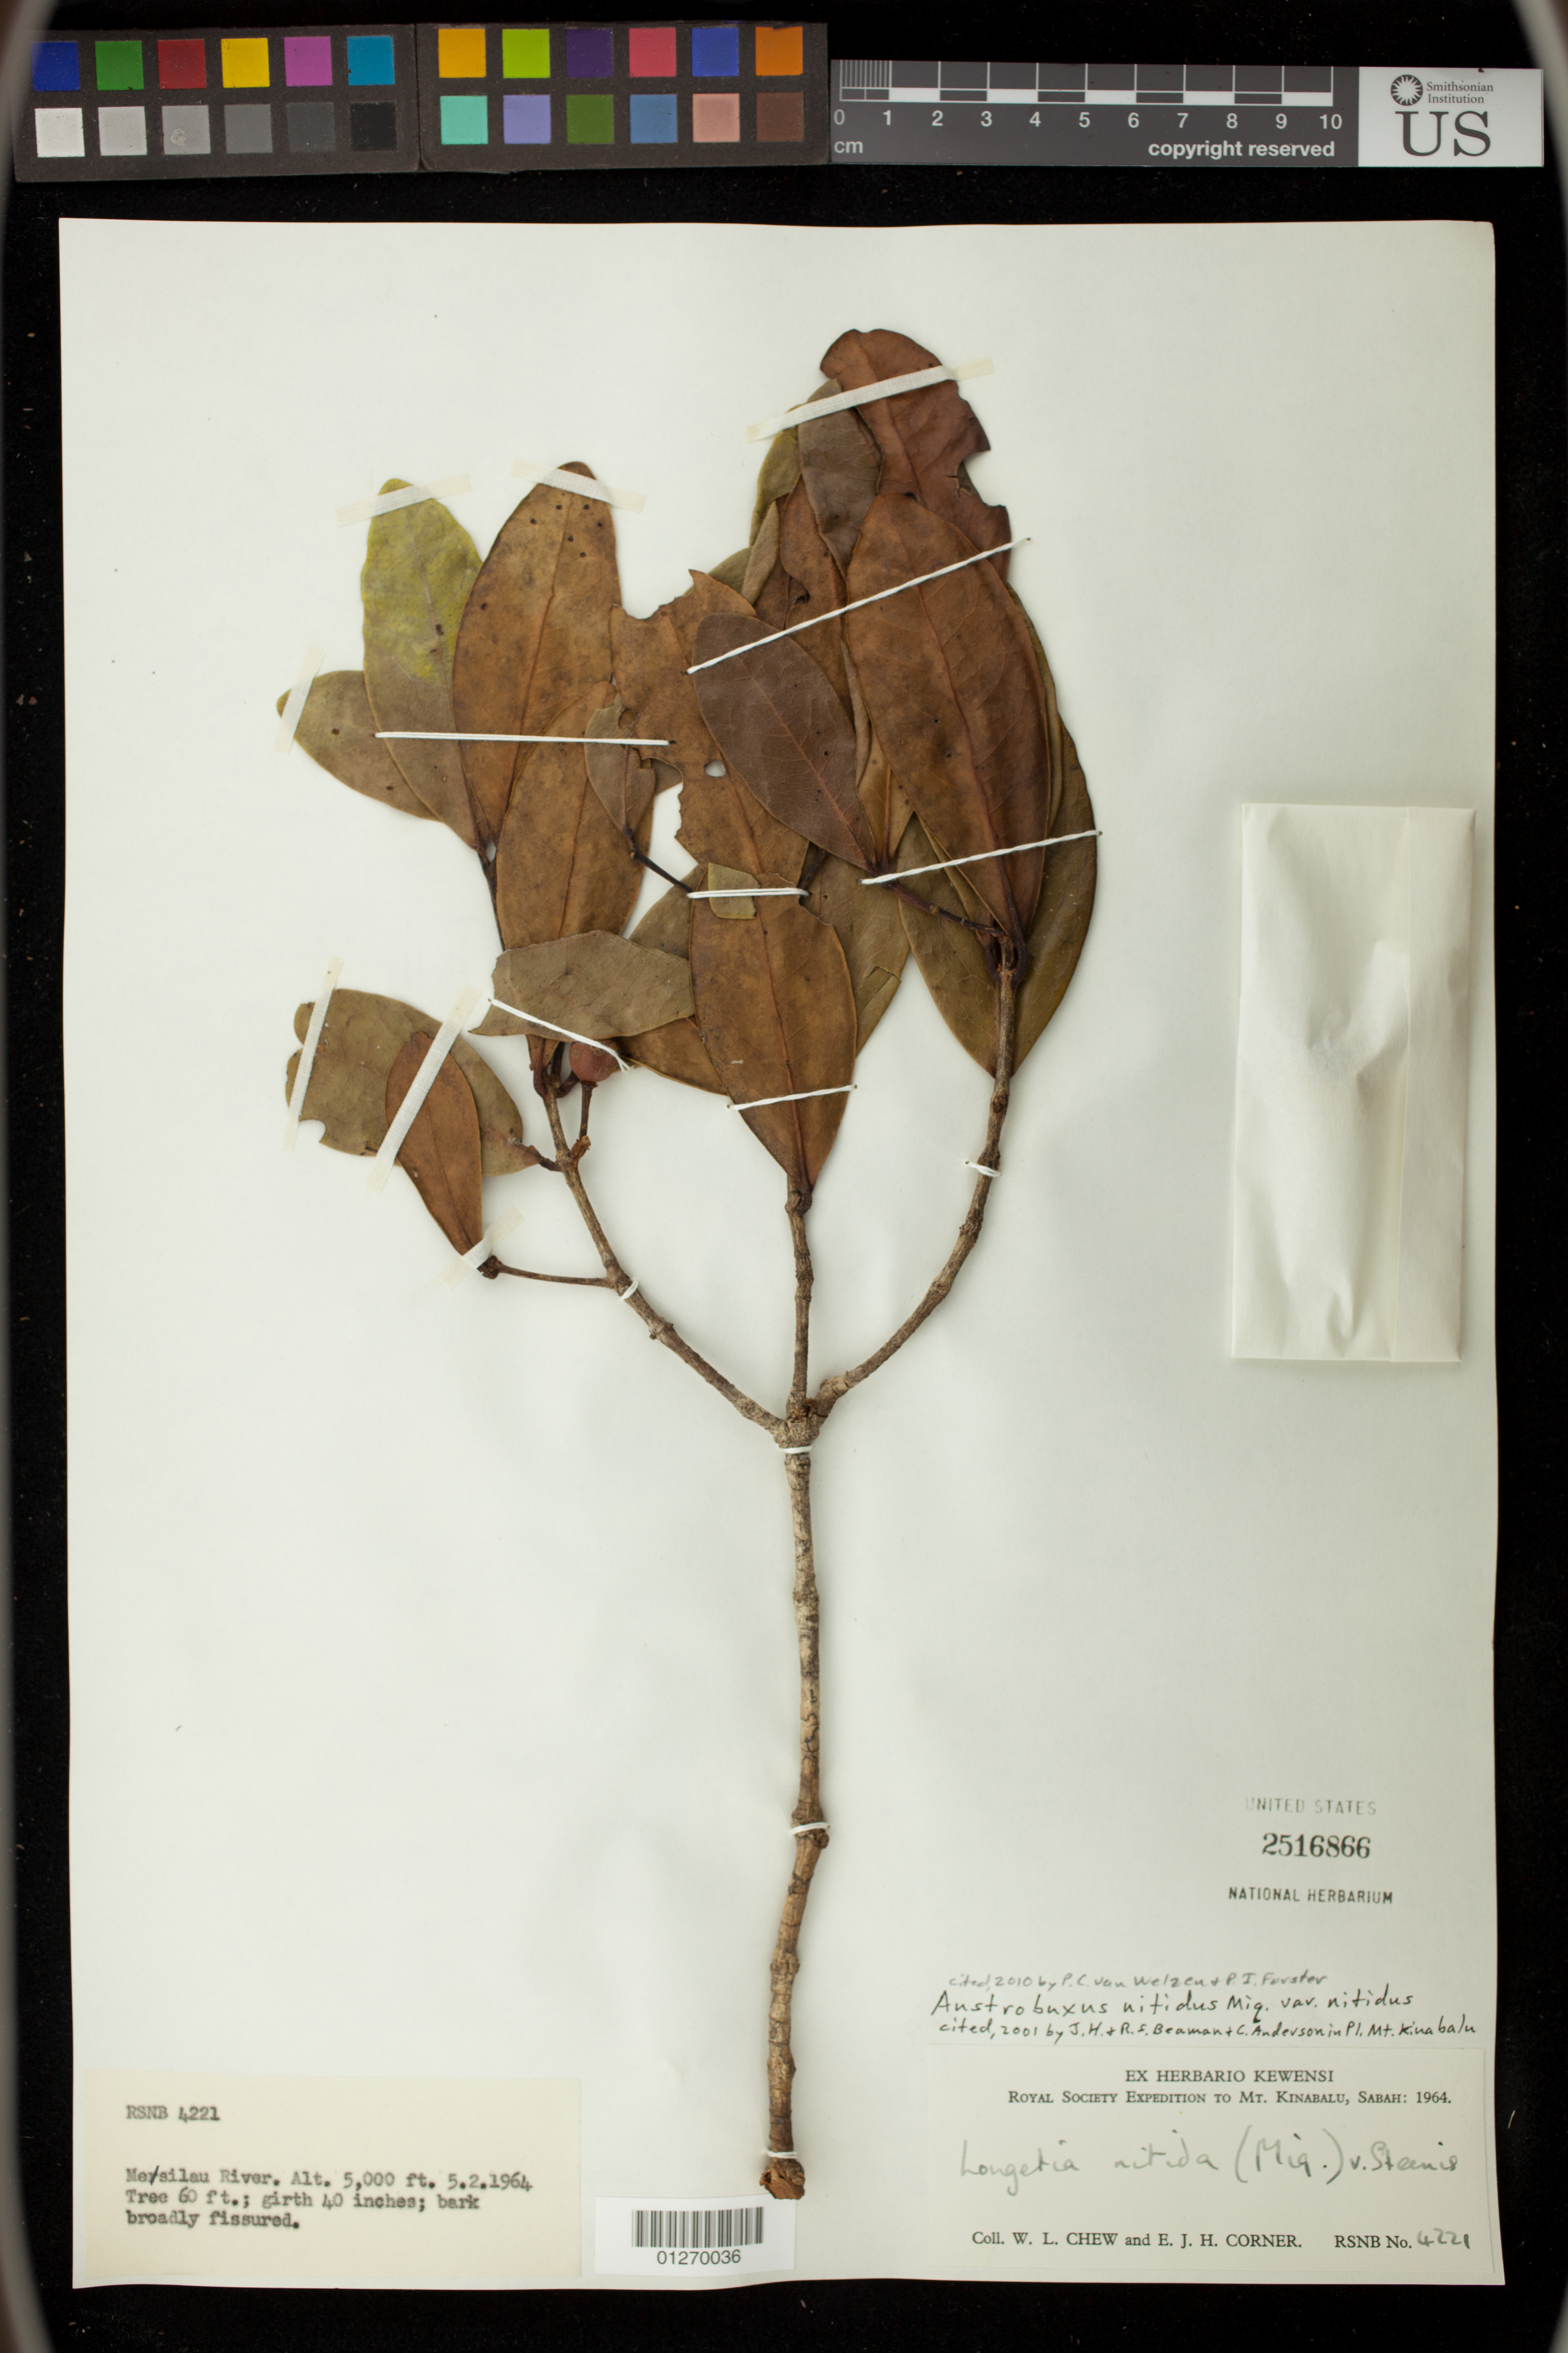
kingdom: Plantae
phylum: Tracheophyta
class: Magnoliopsida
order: Malpighiales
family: Picrodendraceae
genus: Austrobuxus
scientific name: Austrobuxus nitidus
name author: (Miq.) Steenis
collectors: W. Chew & E. Corner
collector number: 4221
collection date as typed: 1964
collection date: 1964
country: Malaysia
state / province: Sabah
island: Borneo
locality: Mt. Kinabalu.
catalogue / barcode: US 2516866